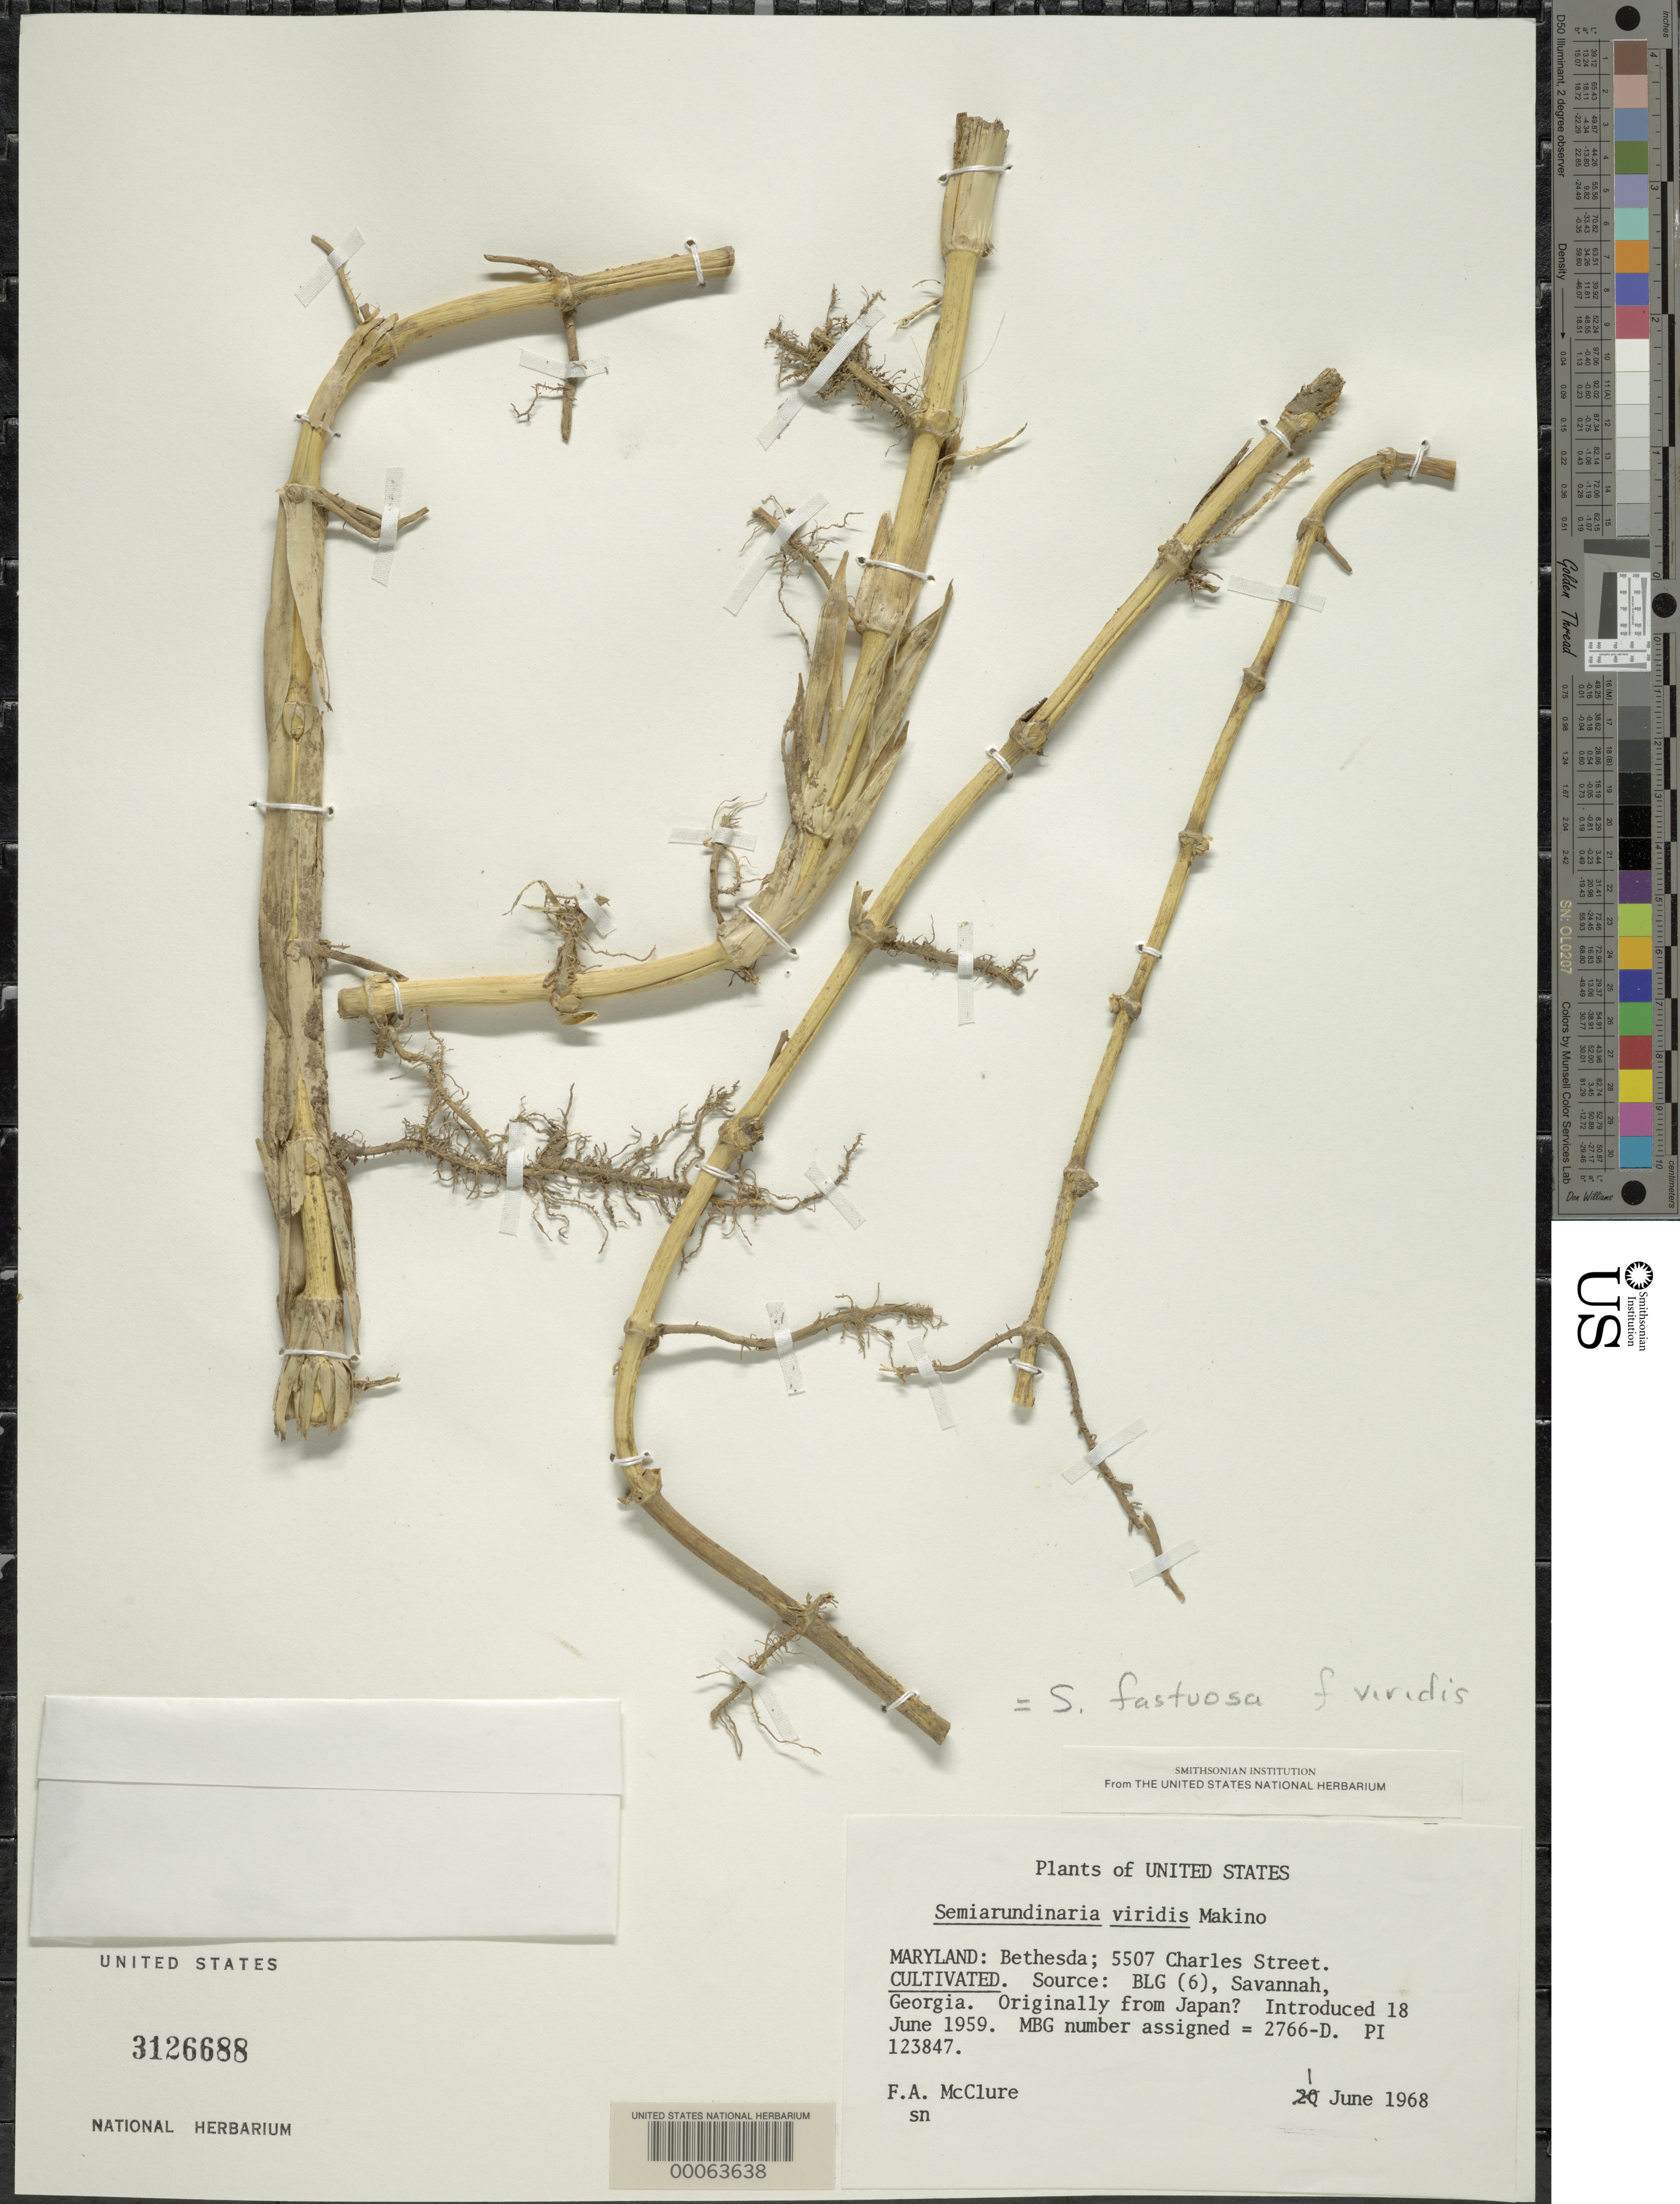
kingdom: Plantae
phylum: Tracheophyta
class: Liliopsida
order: Poales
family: Poaceae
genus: Semiarundinaria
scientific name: Semiarundinaria fastuosa f. viridis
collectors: F. A. McClure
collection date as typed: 01 Jun 1968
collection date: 1968-06-01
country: United States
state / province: Maryland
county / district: Montgomery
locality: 5507 Charles Street, Bethesda (McClure's garden)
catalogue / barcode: US 3126688